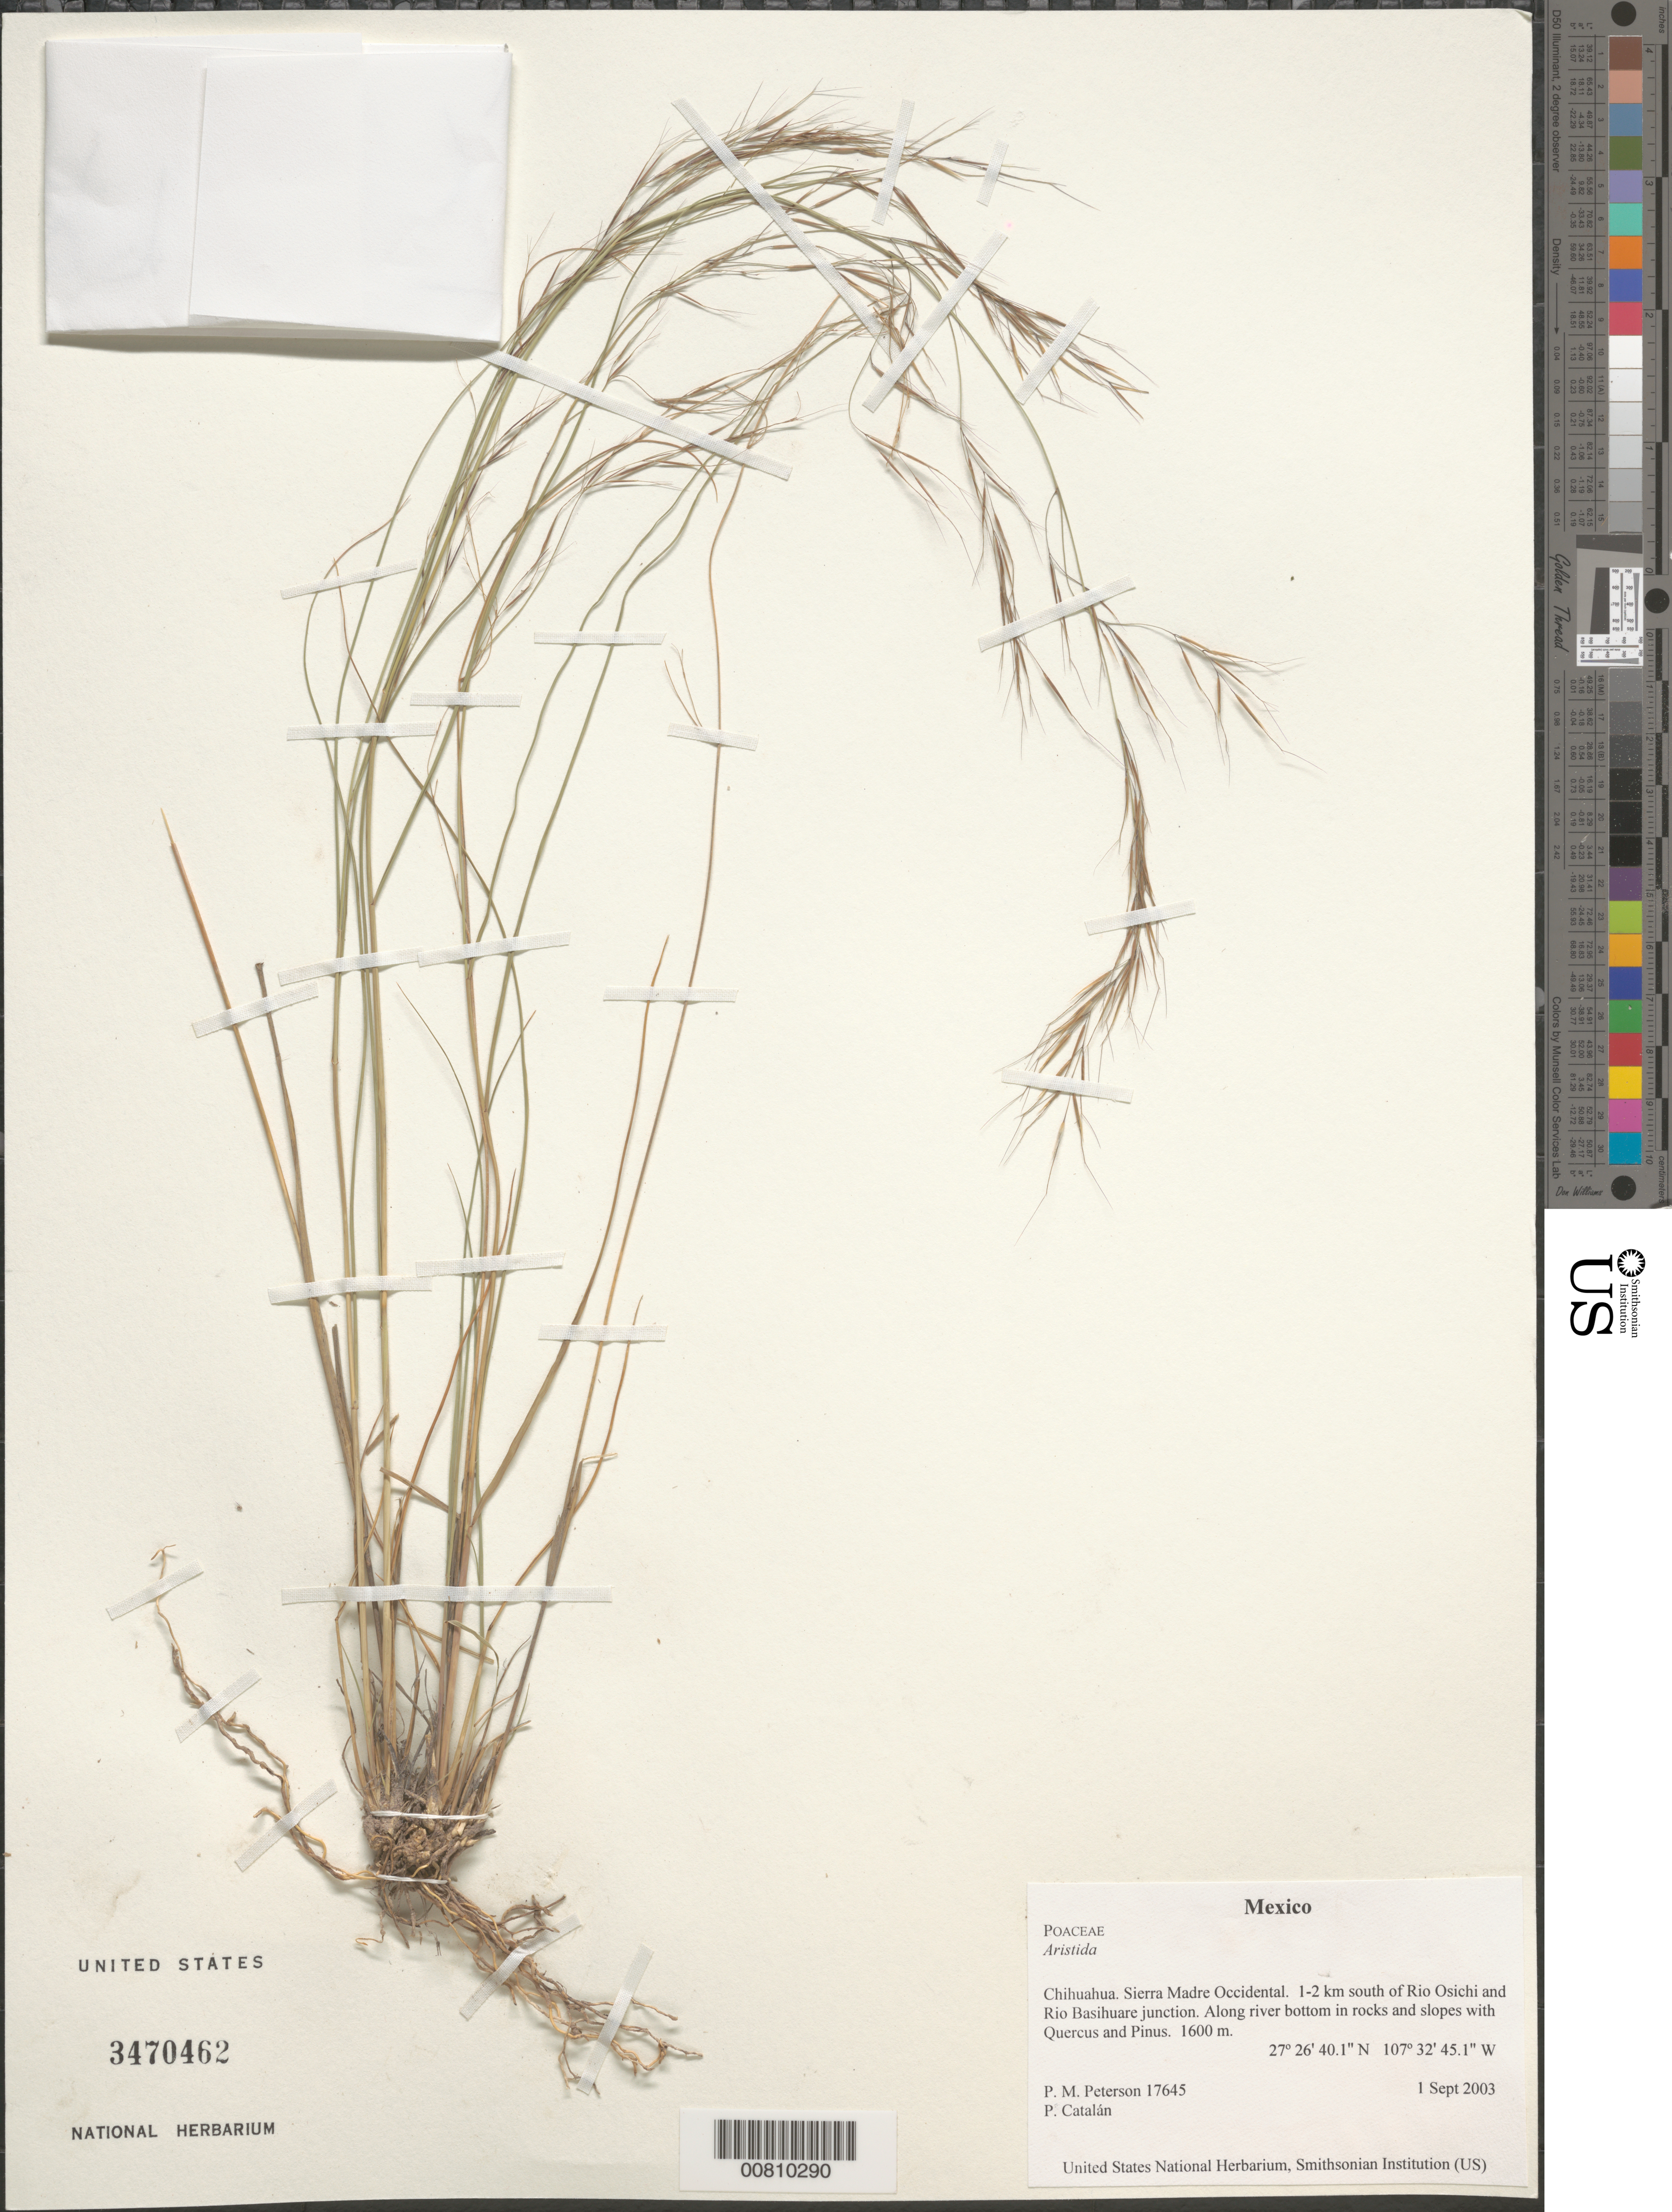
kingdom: Plantae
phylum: Tracheophyta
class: Liliopsida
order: Poales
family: Poaceae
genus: Aristida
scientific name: Aristida sp.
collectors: P. M. Peterson & P. Catalán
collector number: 17645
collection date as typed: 01 Sep 2003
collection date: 2003-09-01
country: Mexico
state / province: Chihuahua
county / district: Sierra Madre Occidental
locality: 1-2 km south of Rio Osichi and Rio Basihuare junction. Along river bottom in rocks and slopes with Quercus and Pinus.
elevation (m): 1600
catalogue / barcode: US 3470462